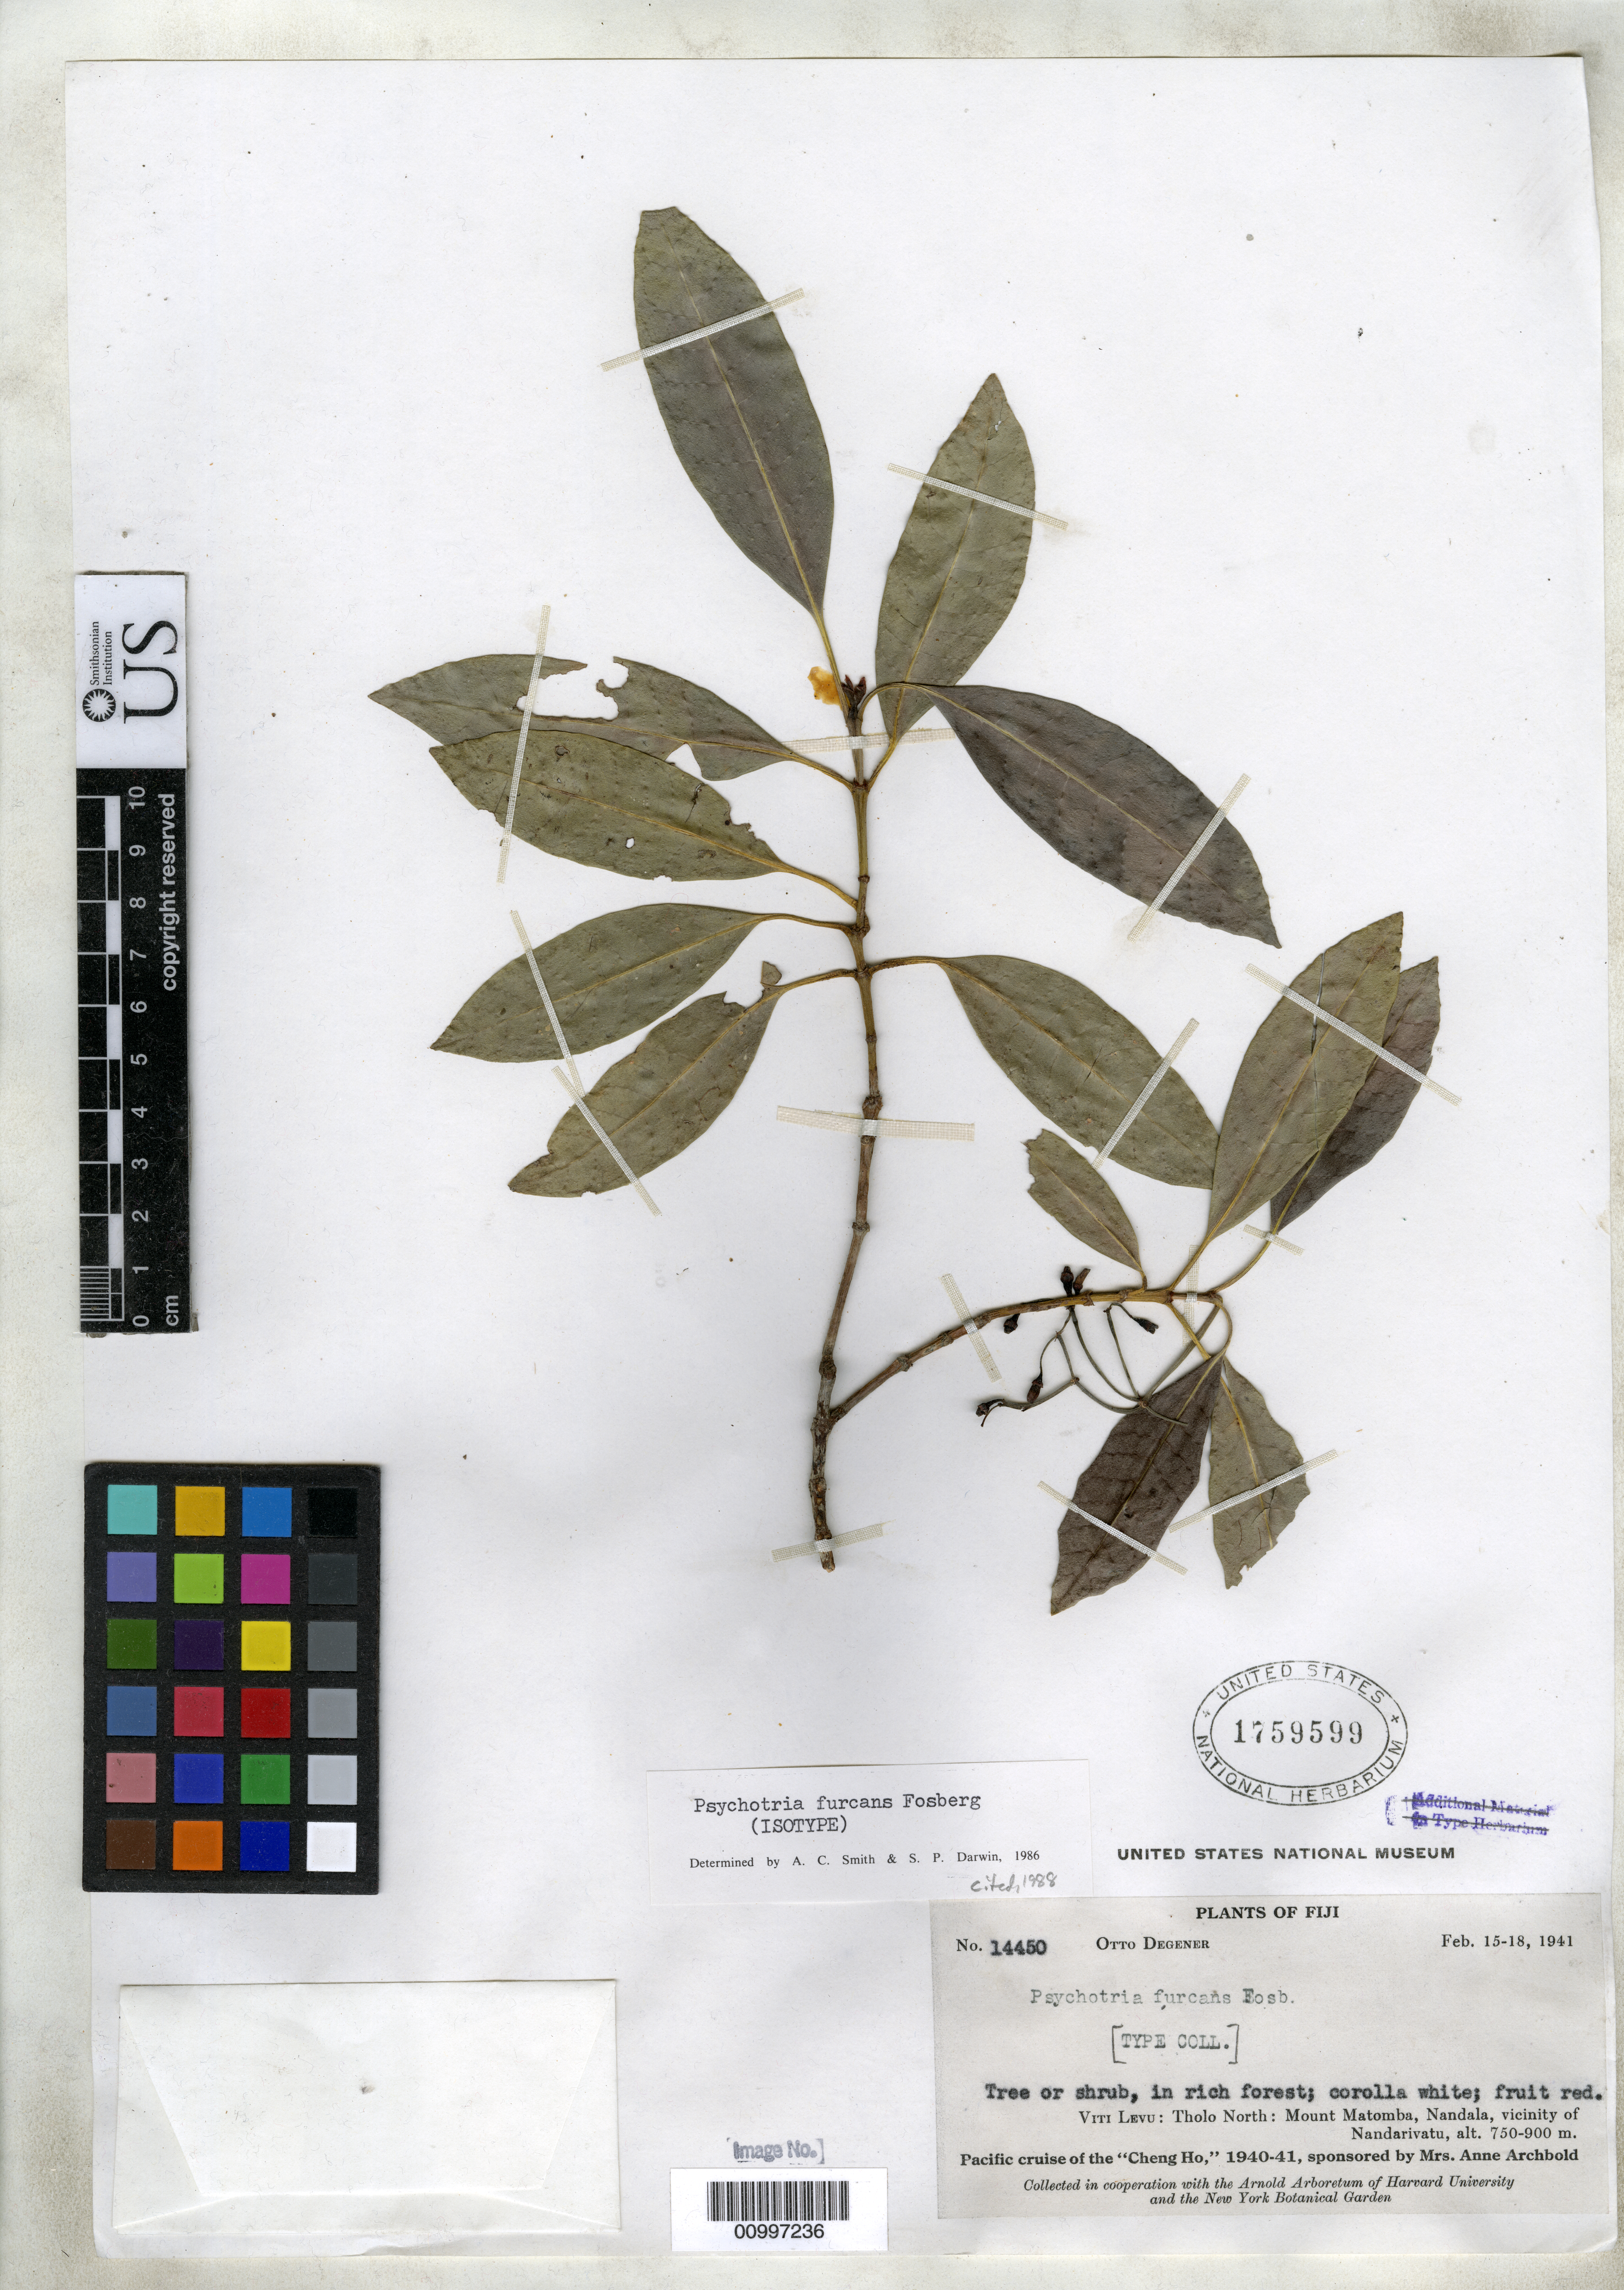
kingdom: Plantae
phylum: Tracheophyta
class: Magnoliopsida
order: Gentianales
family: Rubiaceae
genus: Psychotria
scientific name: Psychotria furcans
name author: Fosberg in A.C. Sm.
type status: Isotype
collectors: O. Degener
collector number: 14450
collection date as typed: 15 Feb 1941 to 18 Feb 1941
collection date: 1941-02-15/1941-02-18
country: Fiji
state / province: Western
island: Viti Levu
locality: Viti Levu: Tholo North: Mount Matomba, Nandala, vicinity of Nandarivatu.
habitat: Rich forest.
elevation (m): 750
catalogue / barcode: US 1759599